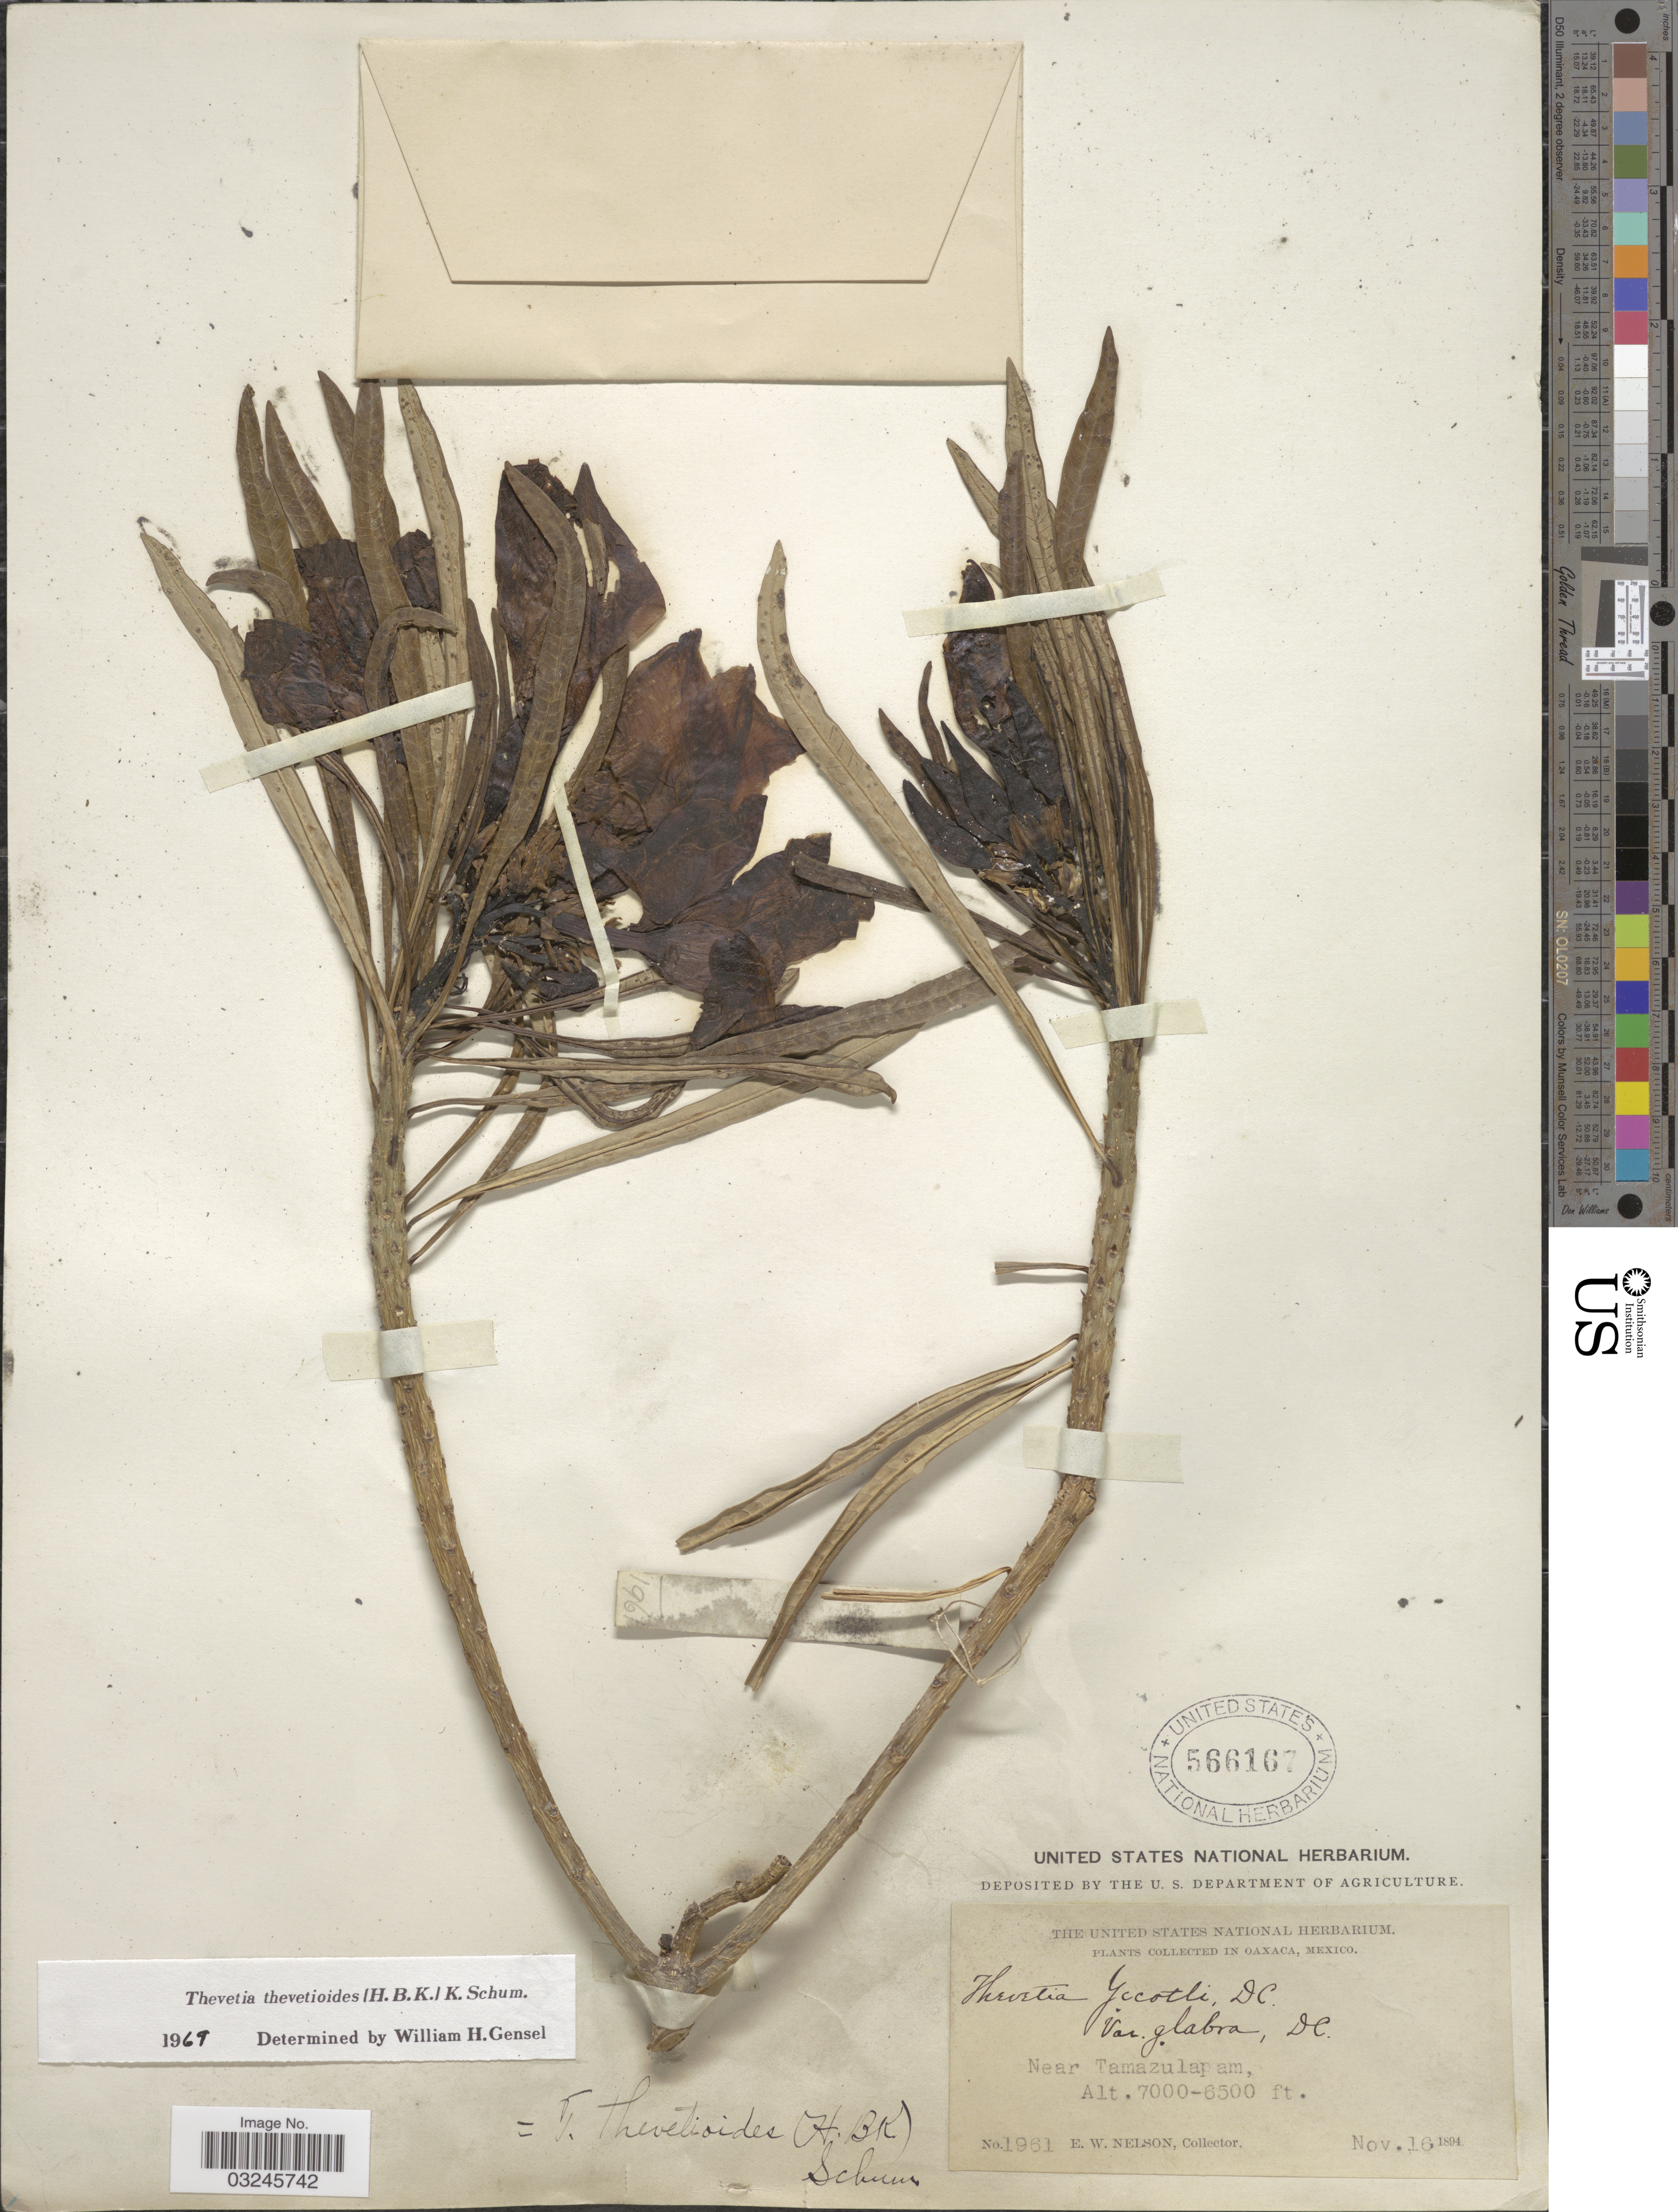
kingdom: Plantae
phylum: Tracheophyta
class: Magnoliopsida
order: Gentianales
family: Apocynaceae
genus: Thevetia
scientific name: Thevetia thevetioides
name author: (Kunth) K. Schum.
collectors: E. W. Nelson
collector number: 1961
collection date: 1894-11-16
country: Mexico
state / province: Oaxaca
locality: In Oaxaca, Near Tamazulapam.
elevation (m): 1981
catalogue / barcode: US 566167